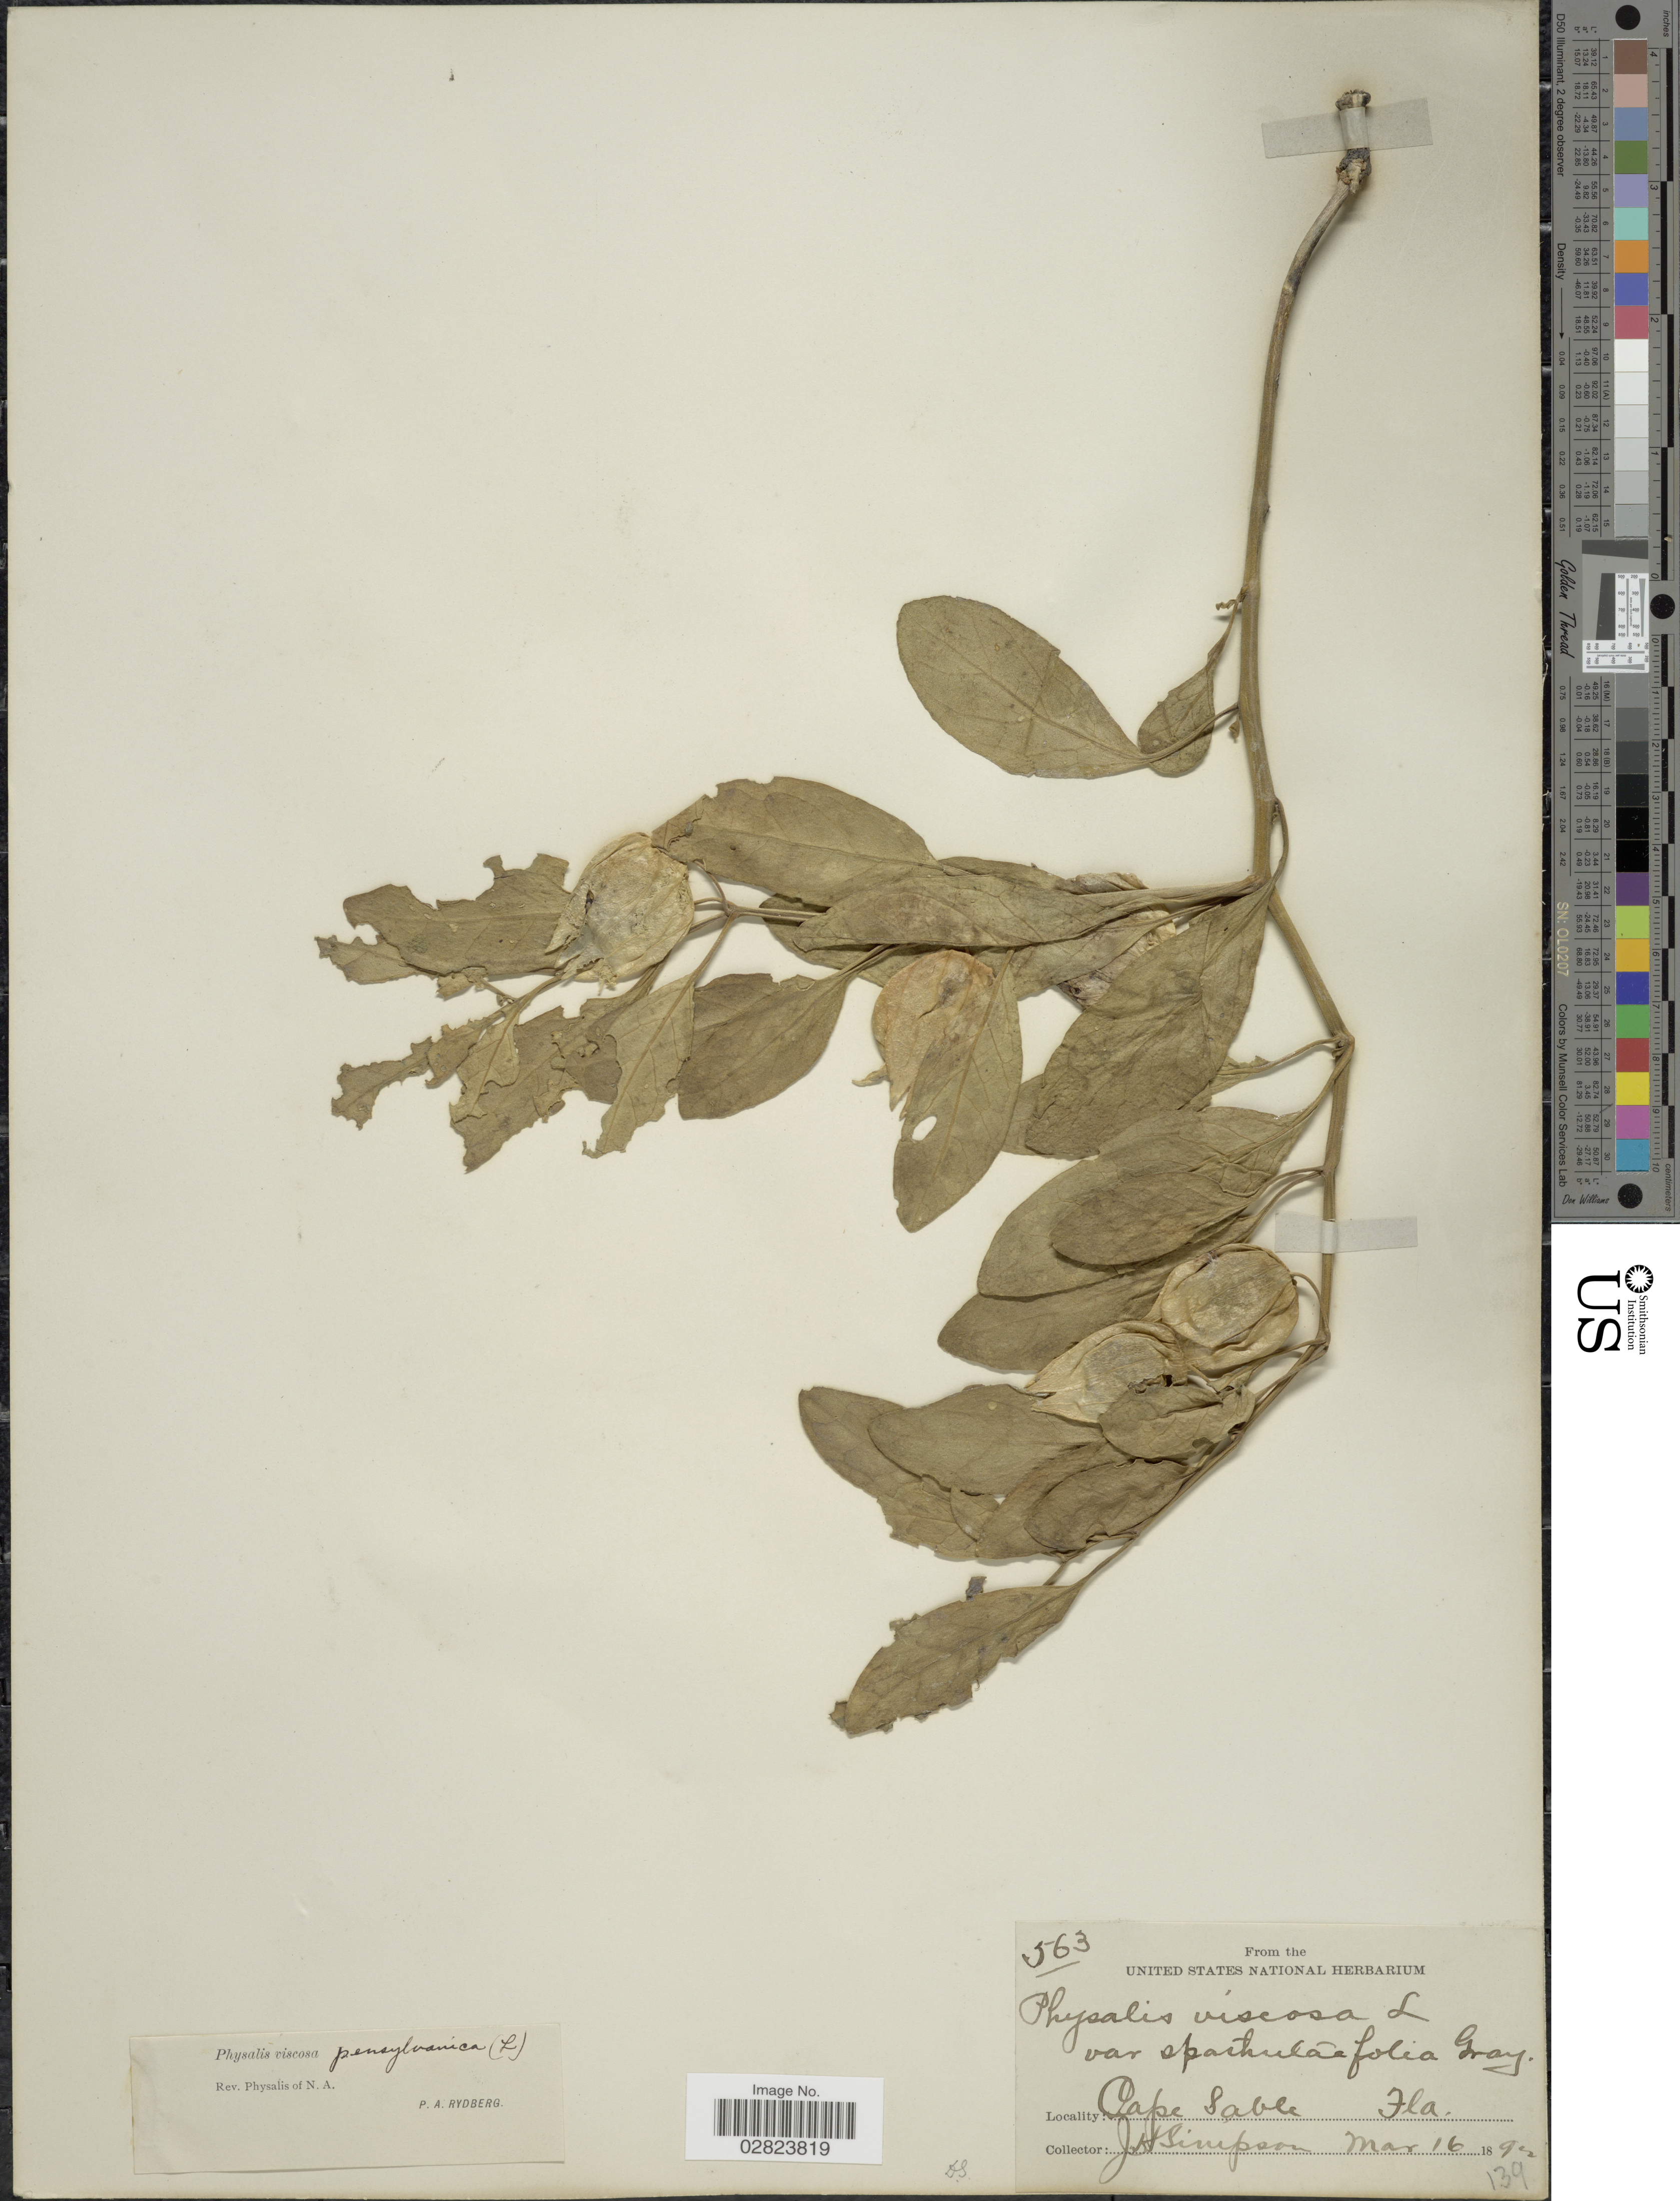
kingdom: Plantae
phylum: Tracheophyta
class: Magnoliopsida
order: Solanales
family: Solanaceae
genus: Physalis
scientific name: Physalis maritima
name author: M.A. Curtis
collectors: J. H. Simpson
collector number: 563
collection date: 1892-03-16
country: United States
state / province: Florida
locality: Cape Sable.